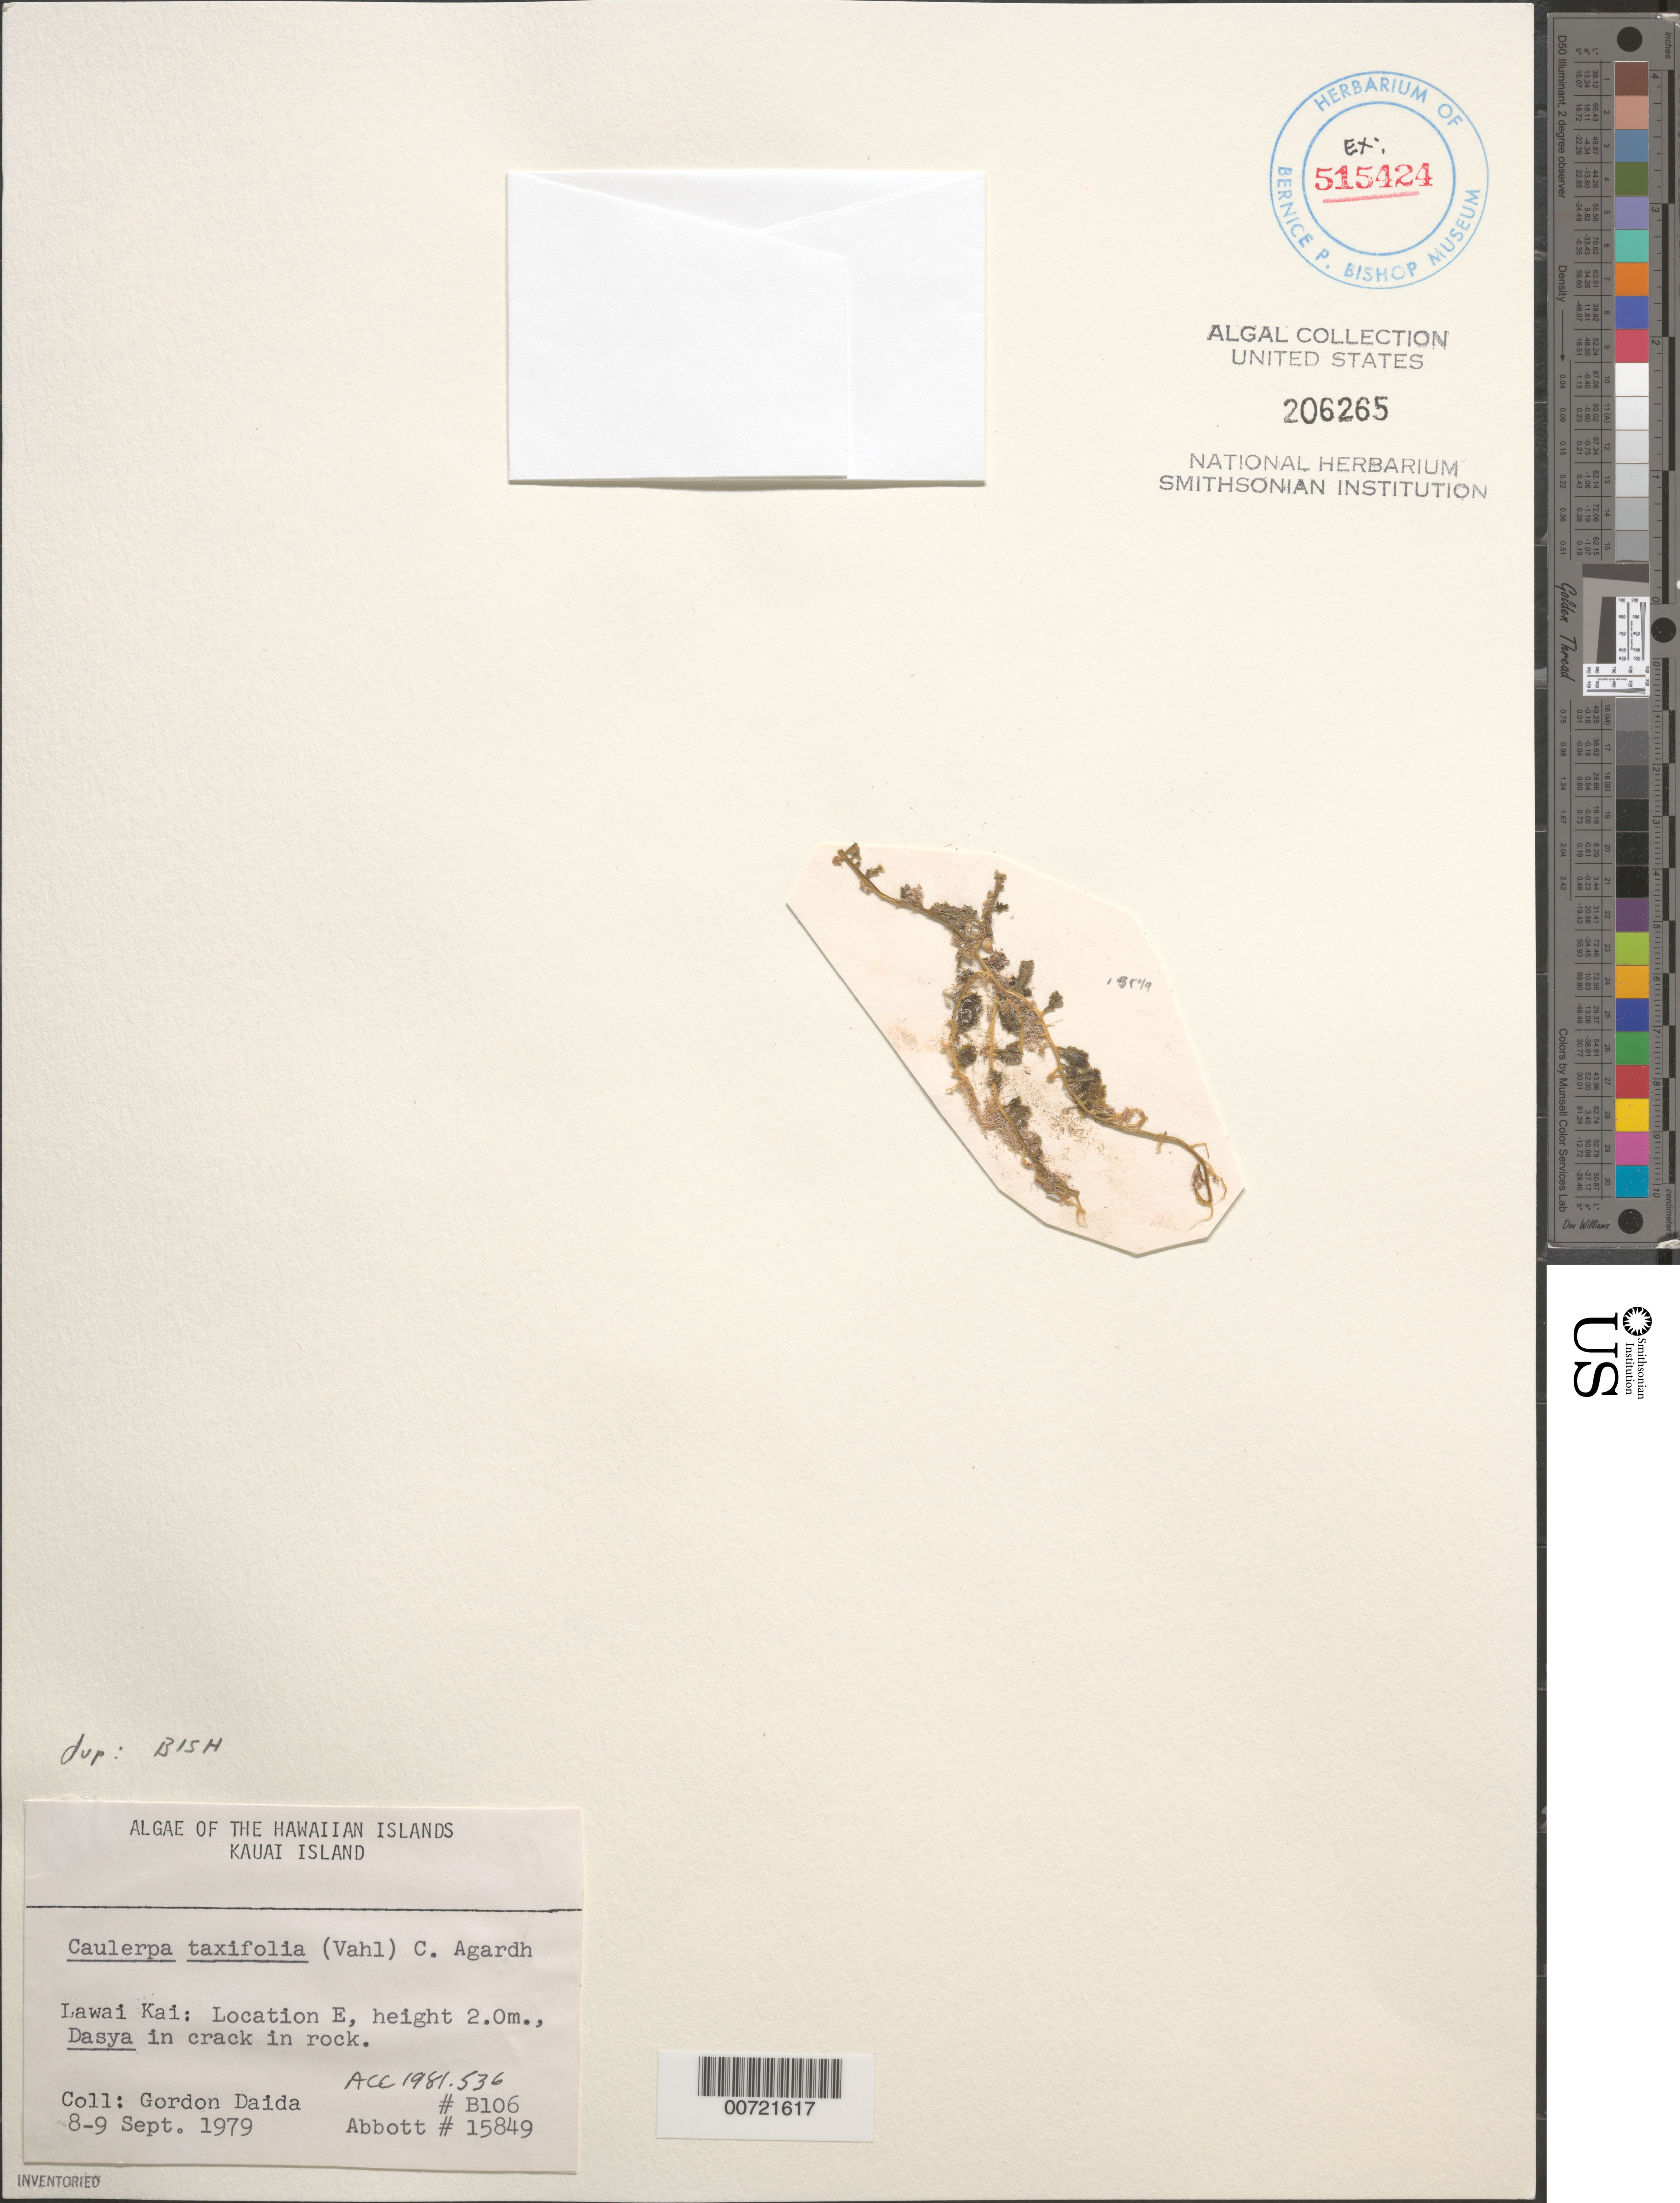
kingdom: Plantae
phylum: Chlorophyta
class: Ulvophyceae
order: Bryopsidales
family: Caulerpaceae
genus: Caulerpa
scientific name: Caulerpa taxifolia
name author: (M. Vahl) C. Agardh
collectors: G. Daida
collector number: B106 & IAA 15849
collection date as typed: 08 Sep 1979 to 09 Sep 1979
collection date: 1979-09-08/1979-09-09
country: United States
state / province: Hawaii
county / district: Kaui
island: Kaua'i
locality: Lawai Kai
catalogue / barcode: US 206265